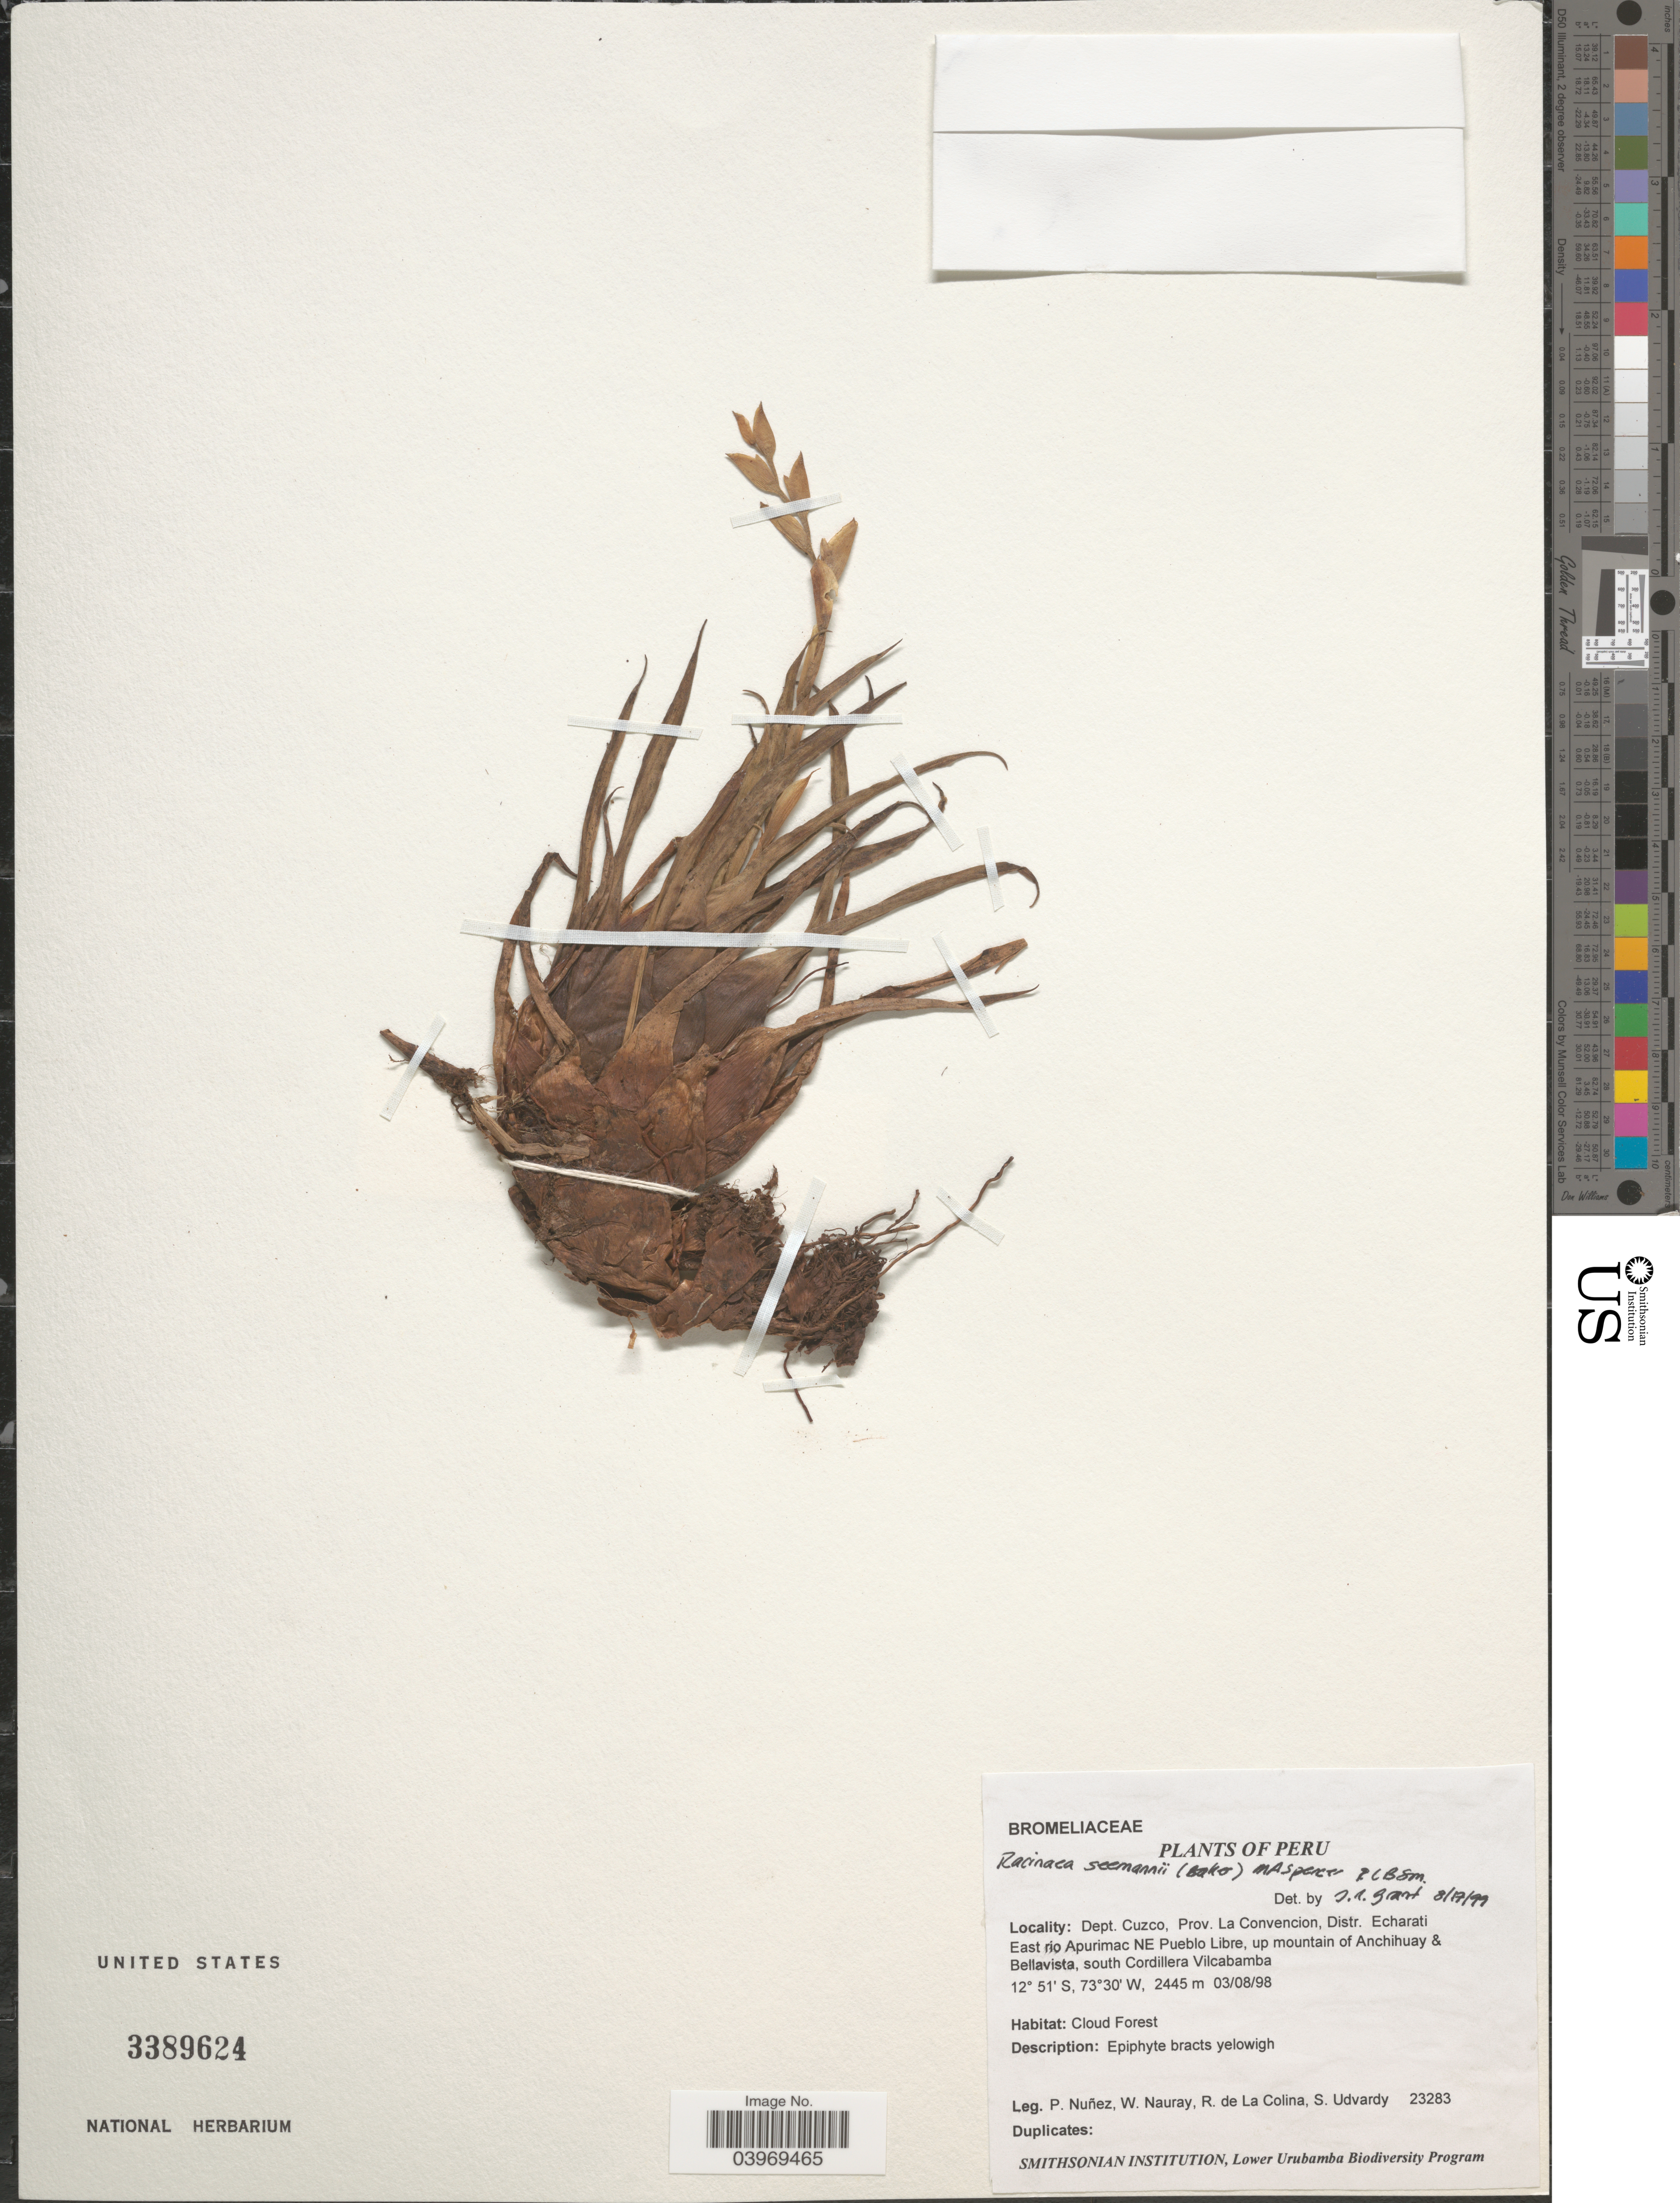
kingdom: Plantae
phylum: Tracheophyta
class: Liliopsida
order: Poales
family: Bromeliaceae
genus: Racinaea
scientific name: Racinaea seemannii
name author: (Baker) M.A. Spencer & L.B. Sm.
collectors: P. Nuñez V., W. Nauray, R. Colina & S. Udvardy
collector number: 23283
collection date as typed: Transcribed d/m/y: 3/8/98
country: Peru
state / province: Cusco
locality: Dept. Cuzco, Prov. La Convencion, Distr. Echarati. East rio Apurimac NE Pueblo Libre, up mountain of Anchihuay & Bellavista, south Cordillera Vilcabamba.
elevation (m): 2445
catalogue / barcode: US 3389624